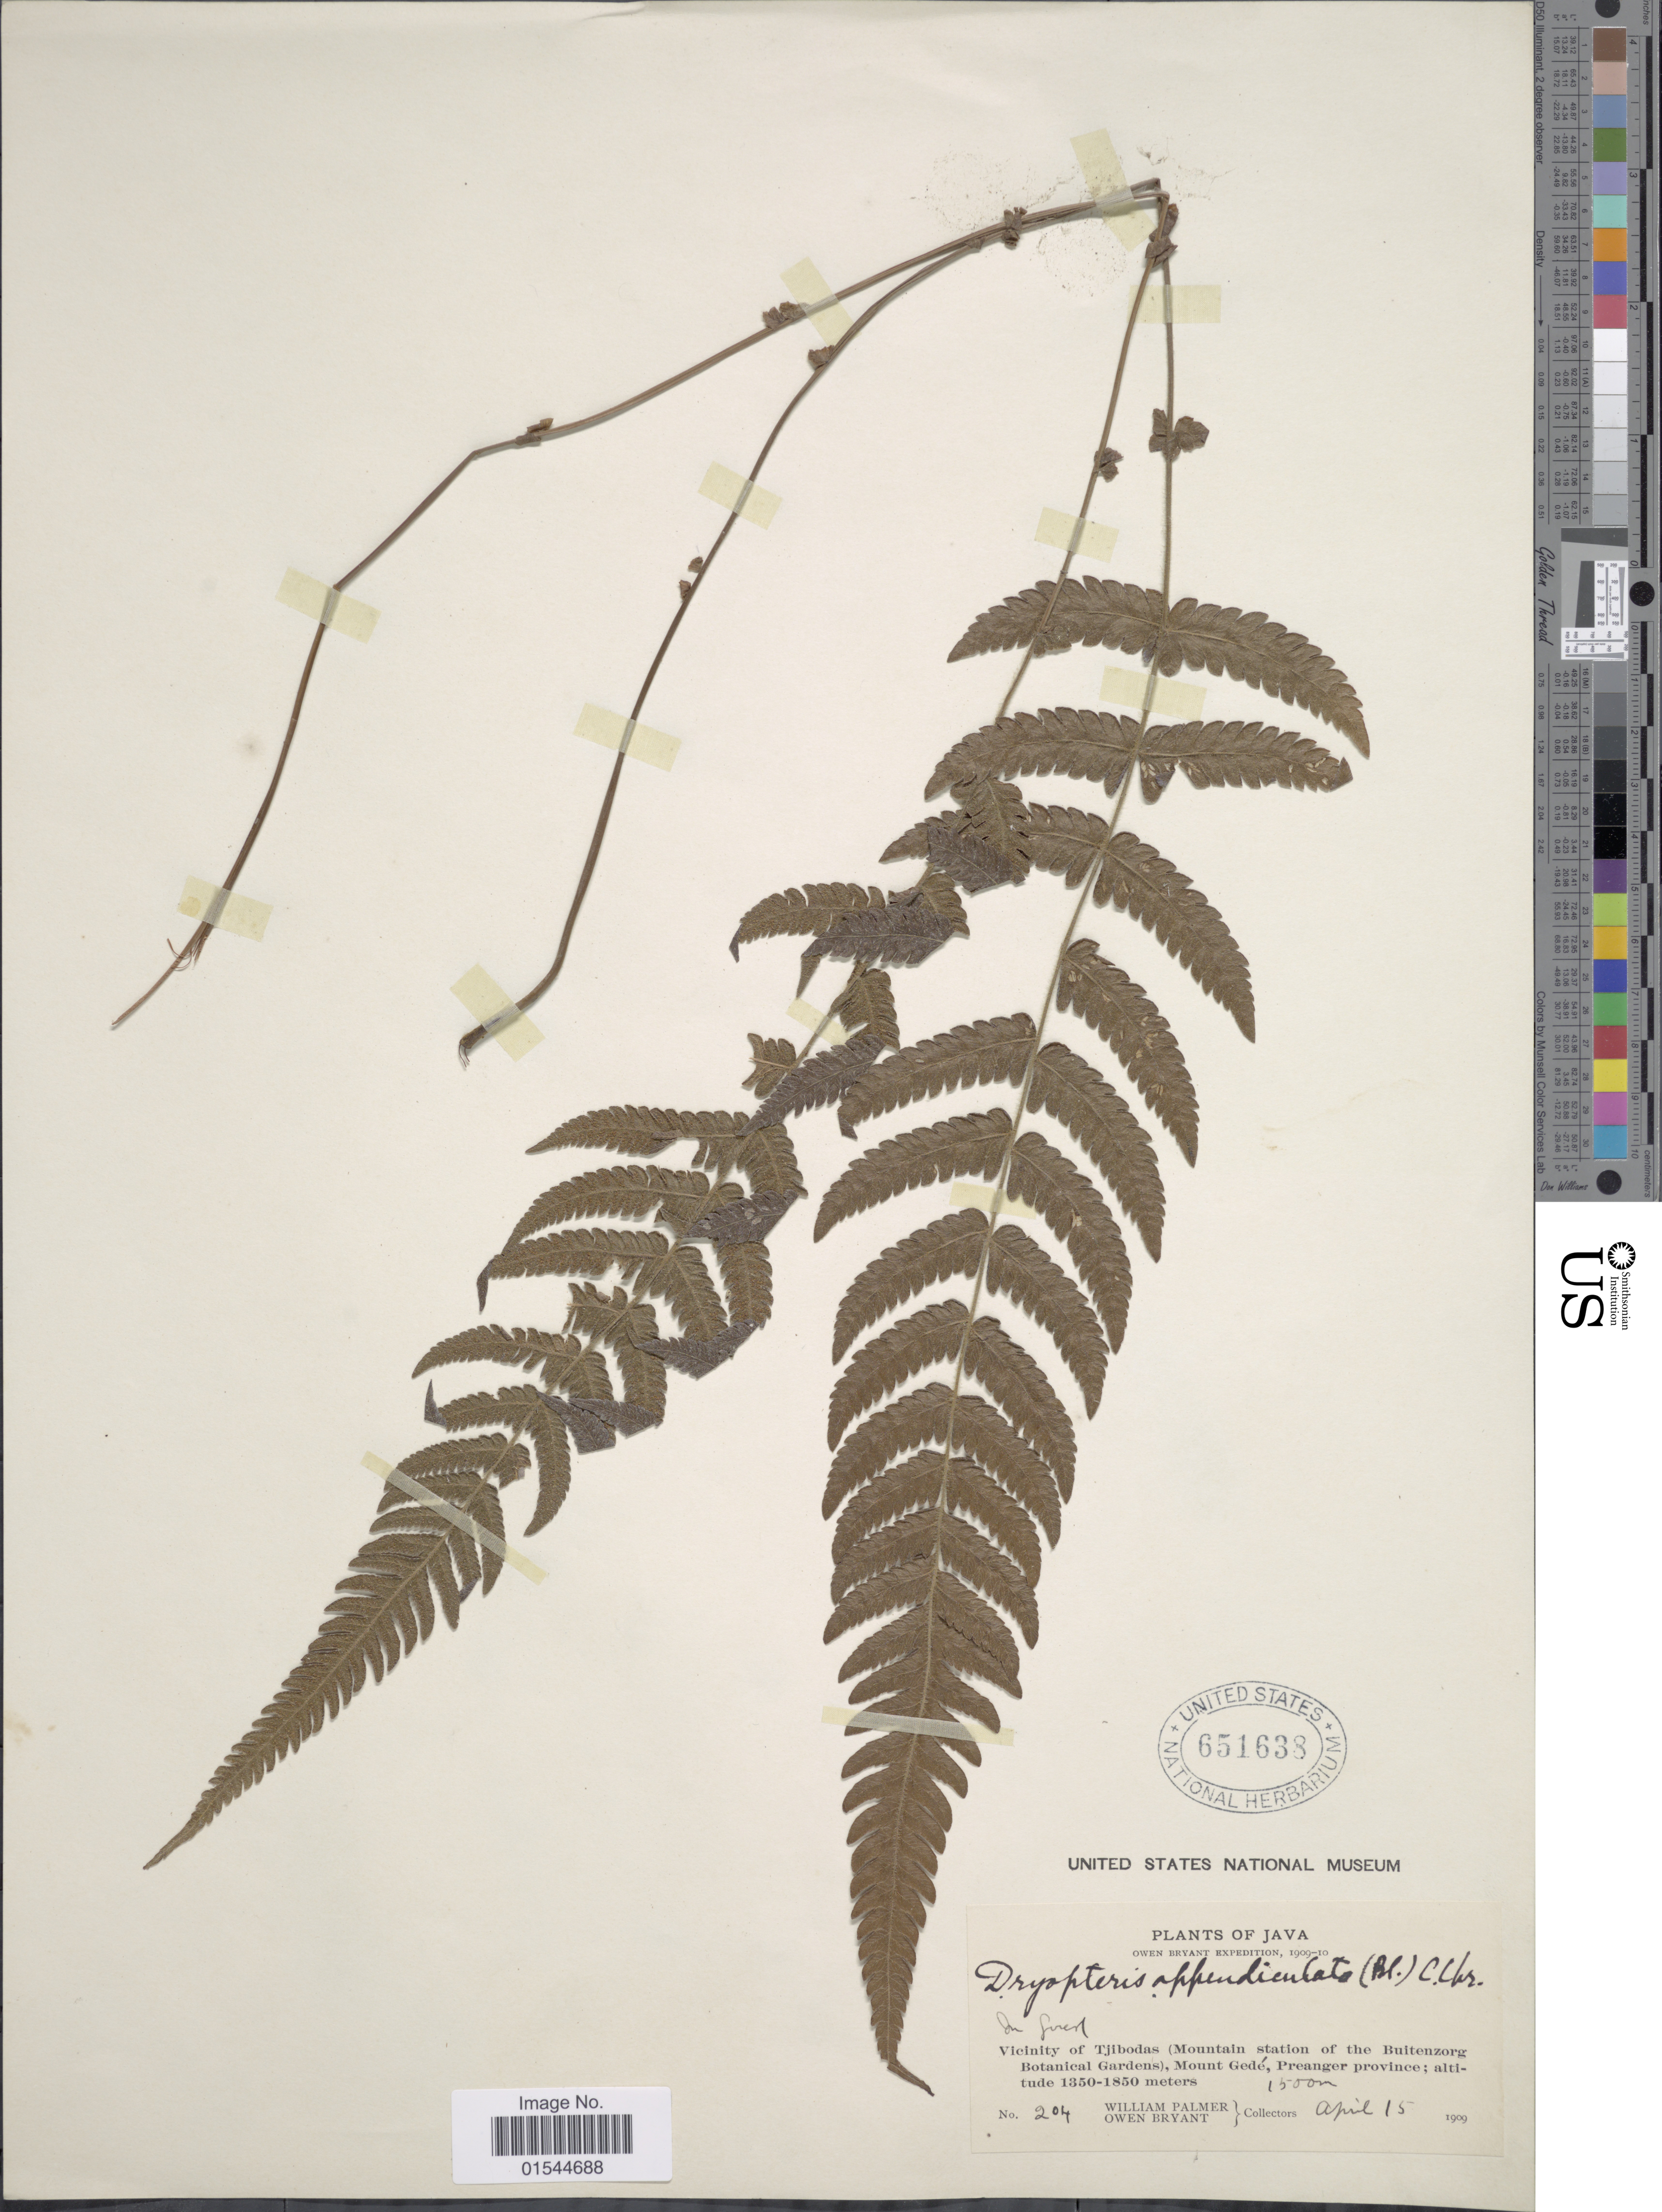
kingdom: Plantae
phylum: Tracheophyta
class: Polypodiopsida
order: Polypodiales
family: Thelypteridaceae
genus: Sphaerostephanos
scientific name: Sphaerostephanos appendiculatus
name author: (Blume) Holttum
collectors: W. Palmer & O. Bryant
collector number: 204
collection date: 1909-04-15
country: Indonesia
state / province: Java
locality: Vicinity of Tjibodas (Mountain station of the Buitenzorg Botanical Gardens), Mount Gede, Preanger province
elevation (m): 1500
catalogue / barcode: US 651638